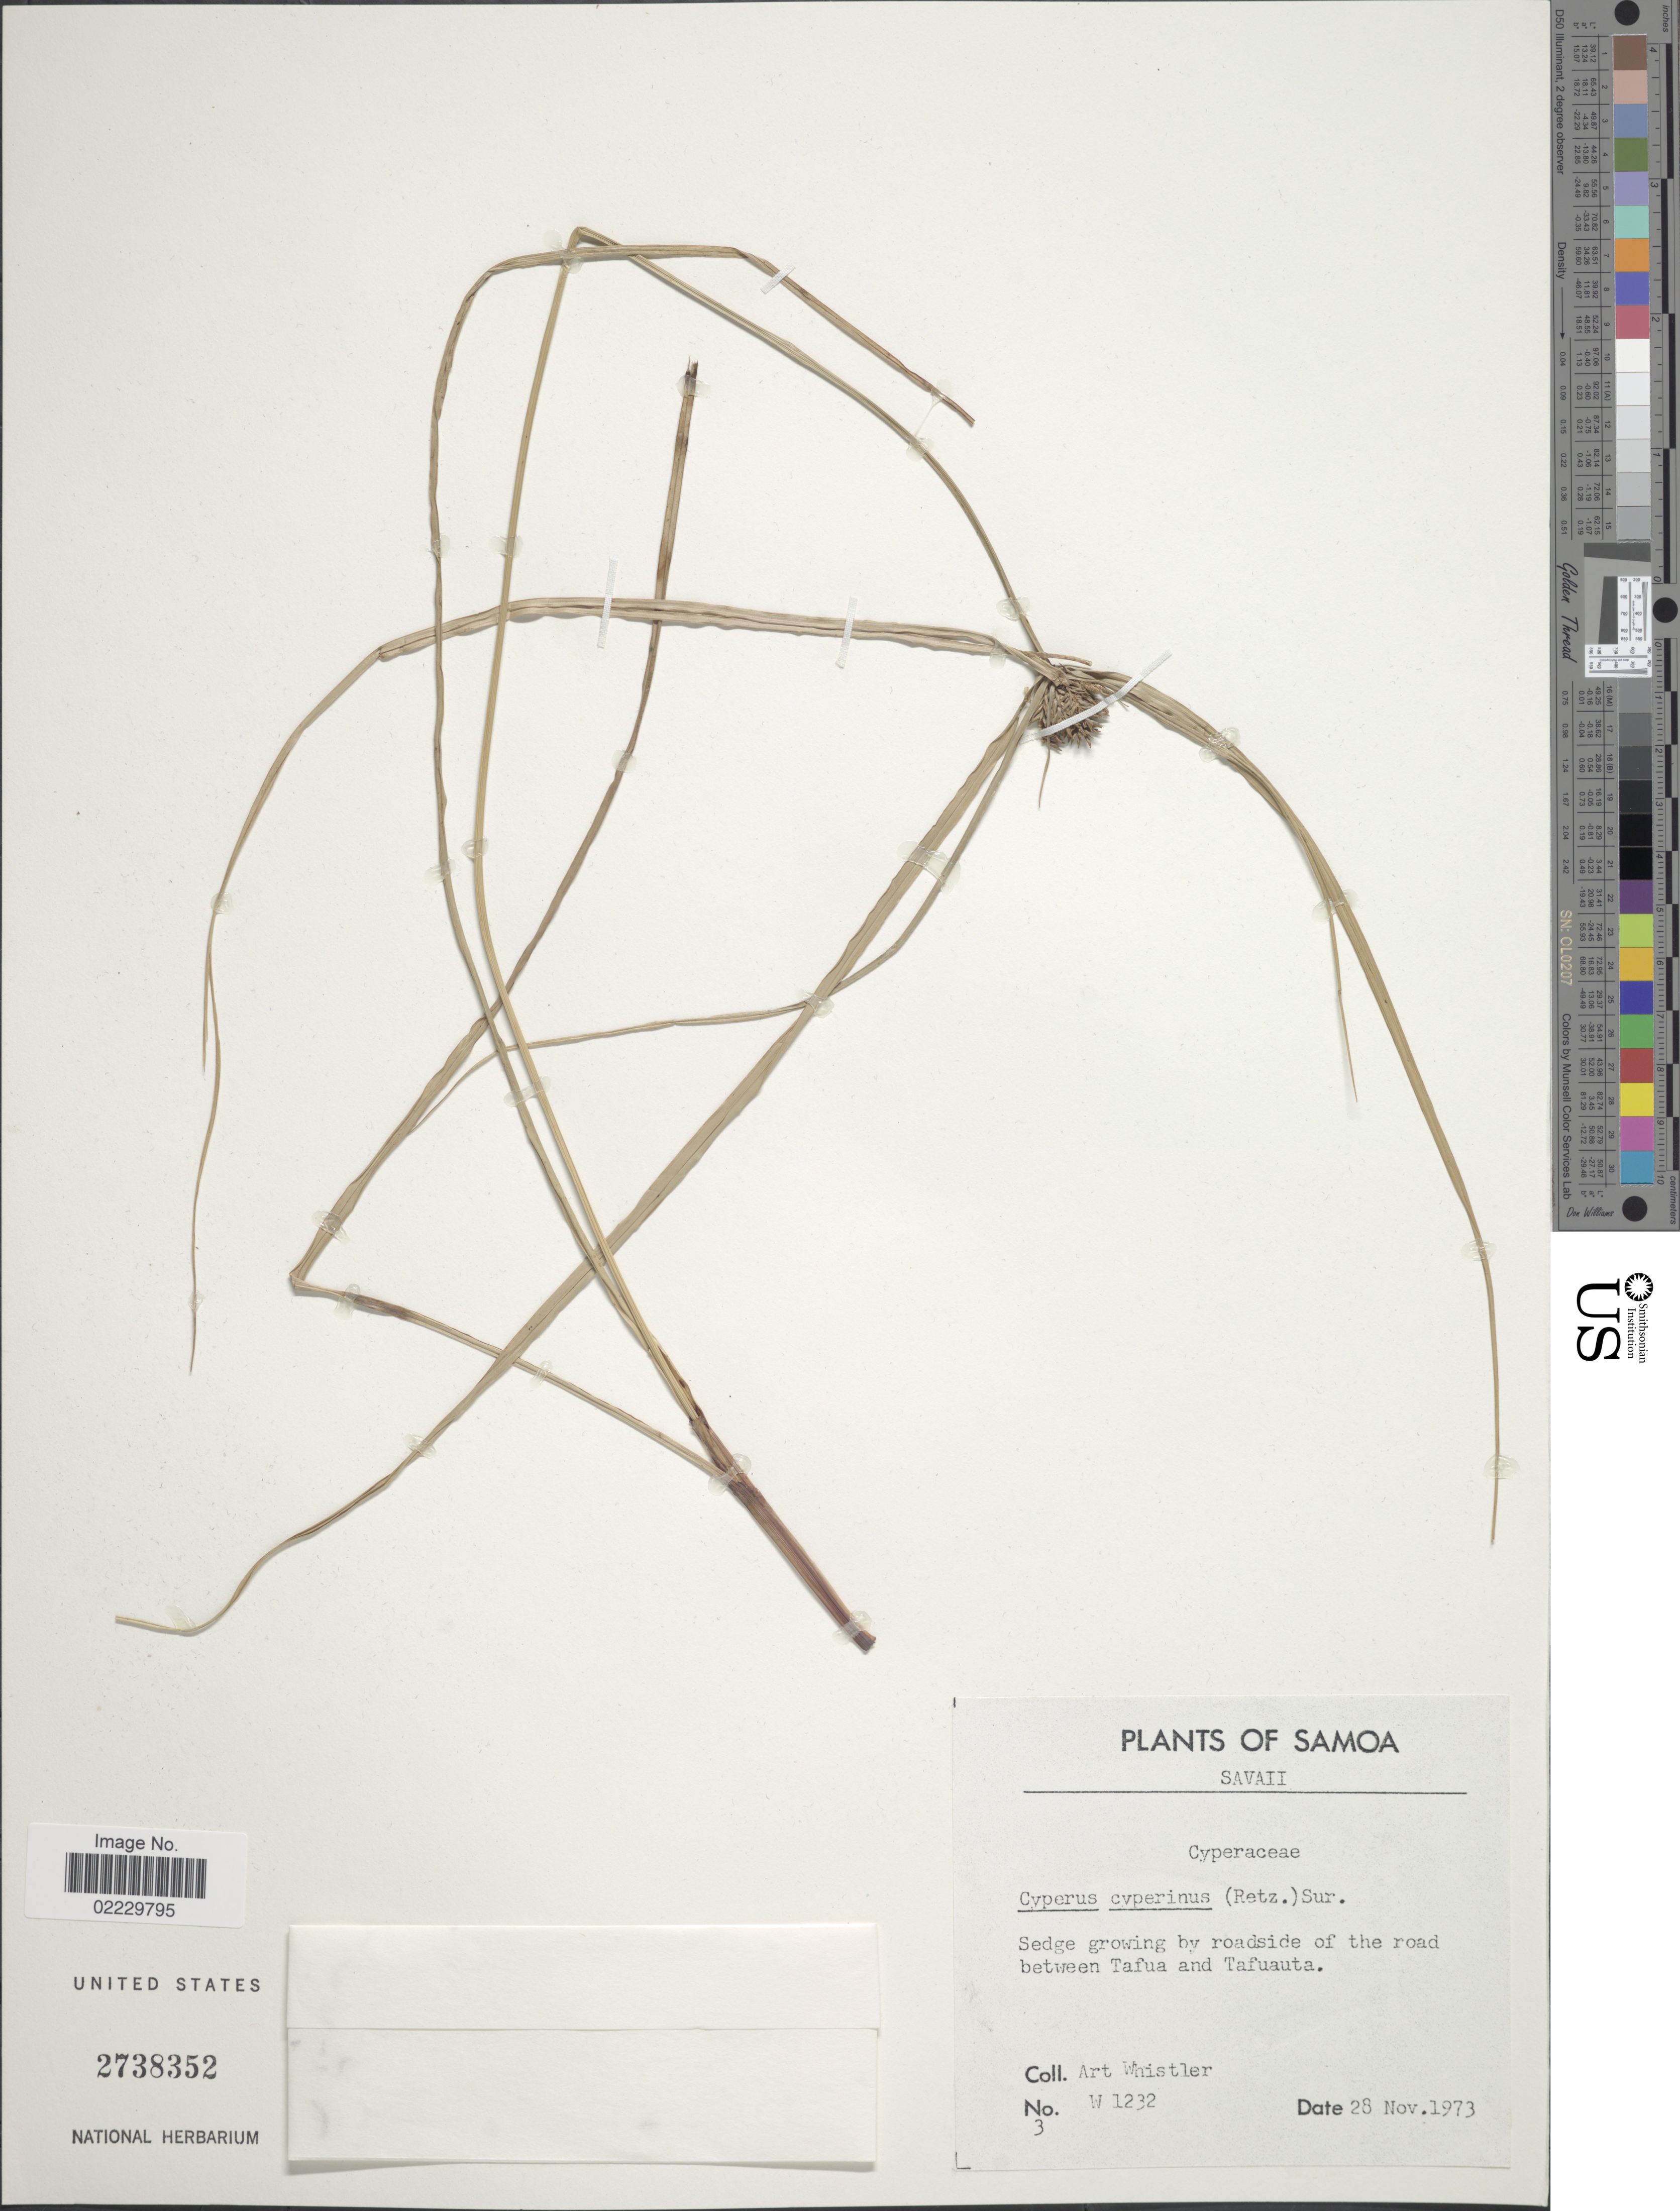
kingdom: Plantae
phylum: Tracheophyta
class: Liliopsida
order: Poales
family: Cyperaceae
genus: Cyperus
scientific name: Cyperus cyperinus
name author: (Retz.) Valck. Sur.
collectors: A. Whistler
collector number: W 1232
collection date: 1973-11-28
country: Samoa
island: Savai'i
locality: Savaii, the road between Tafua and Tafuauta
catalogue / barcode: US 2738352